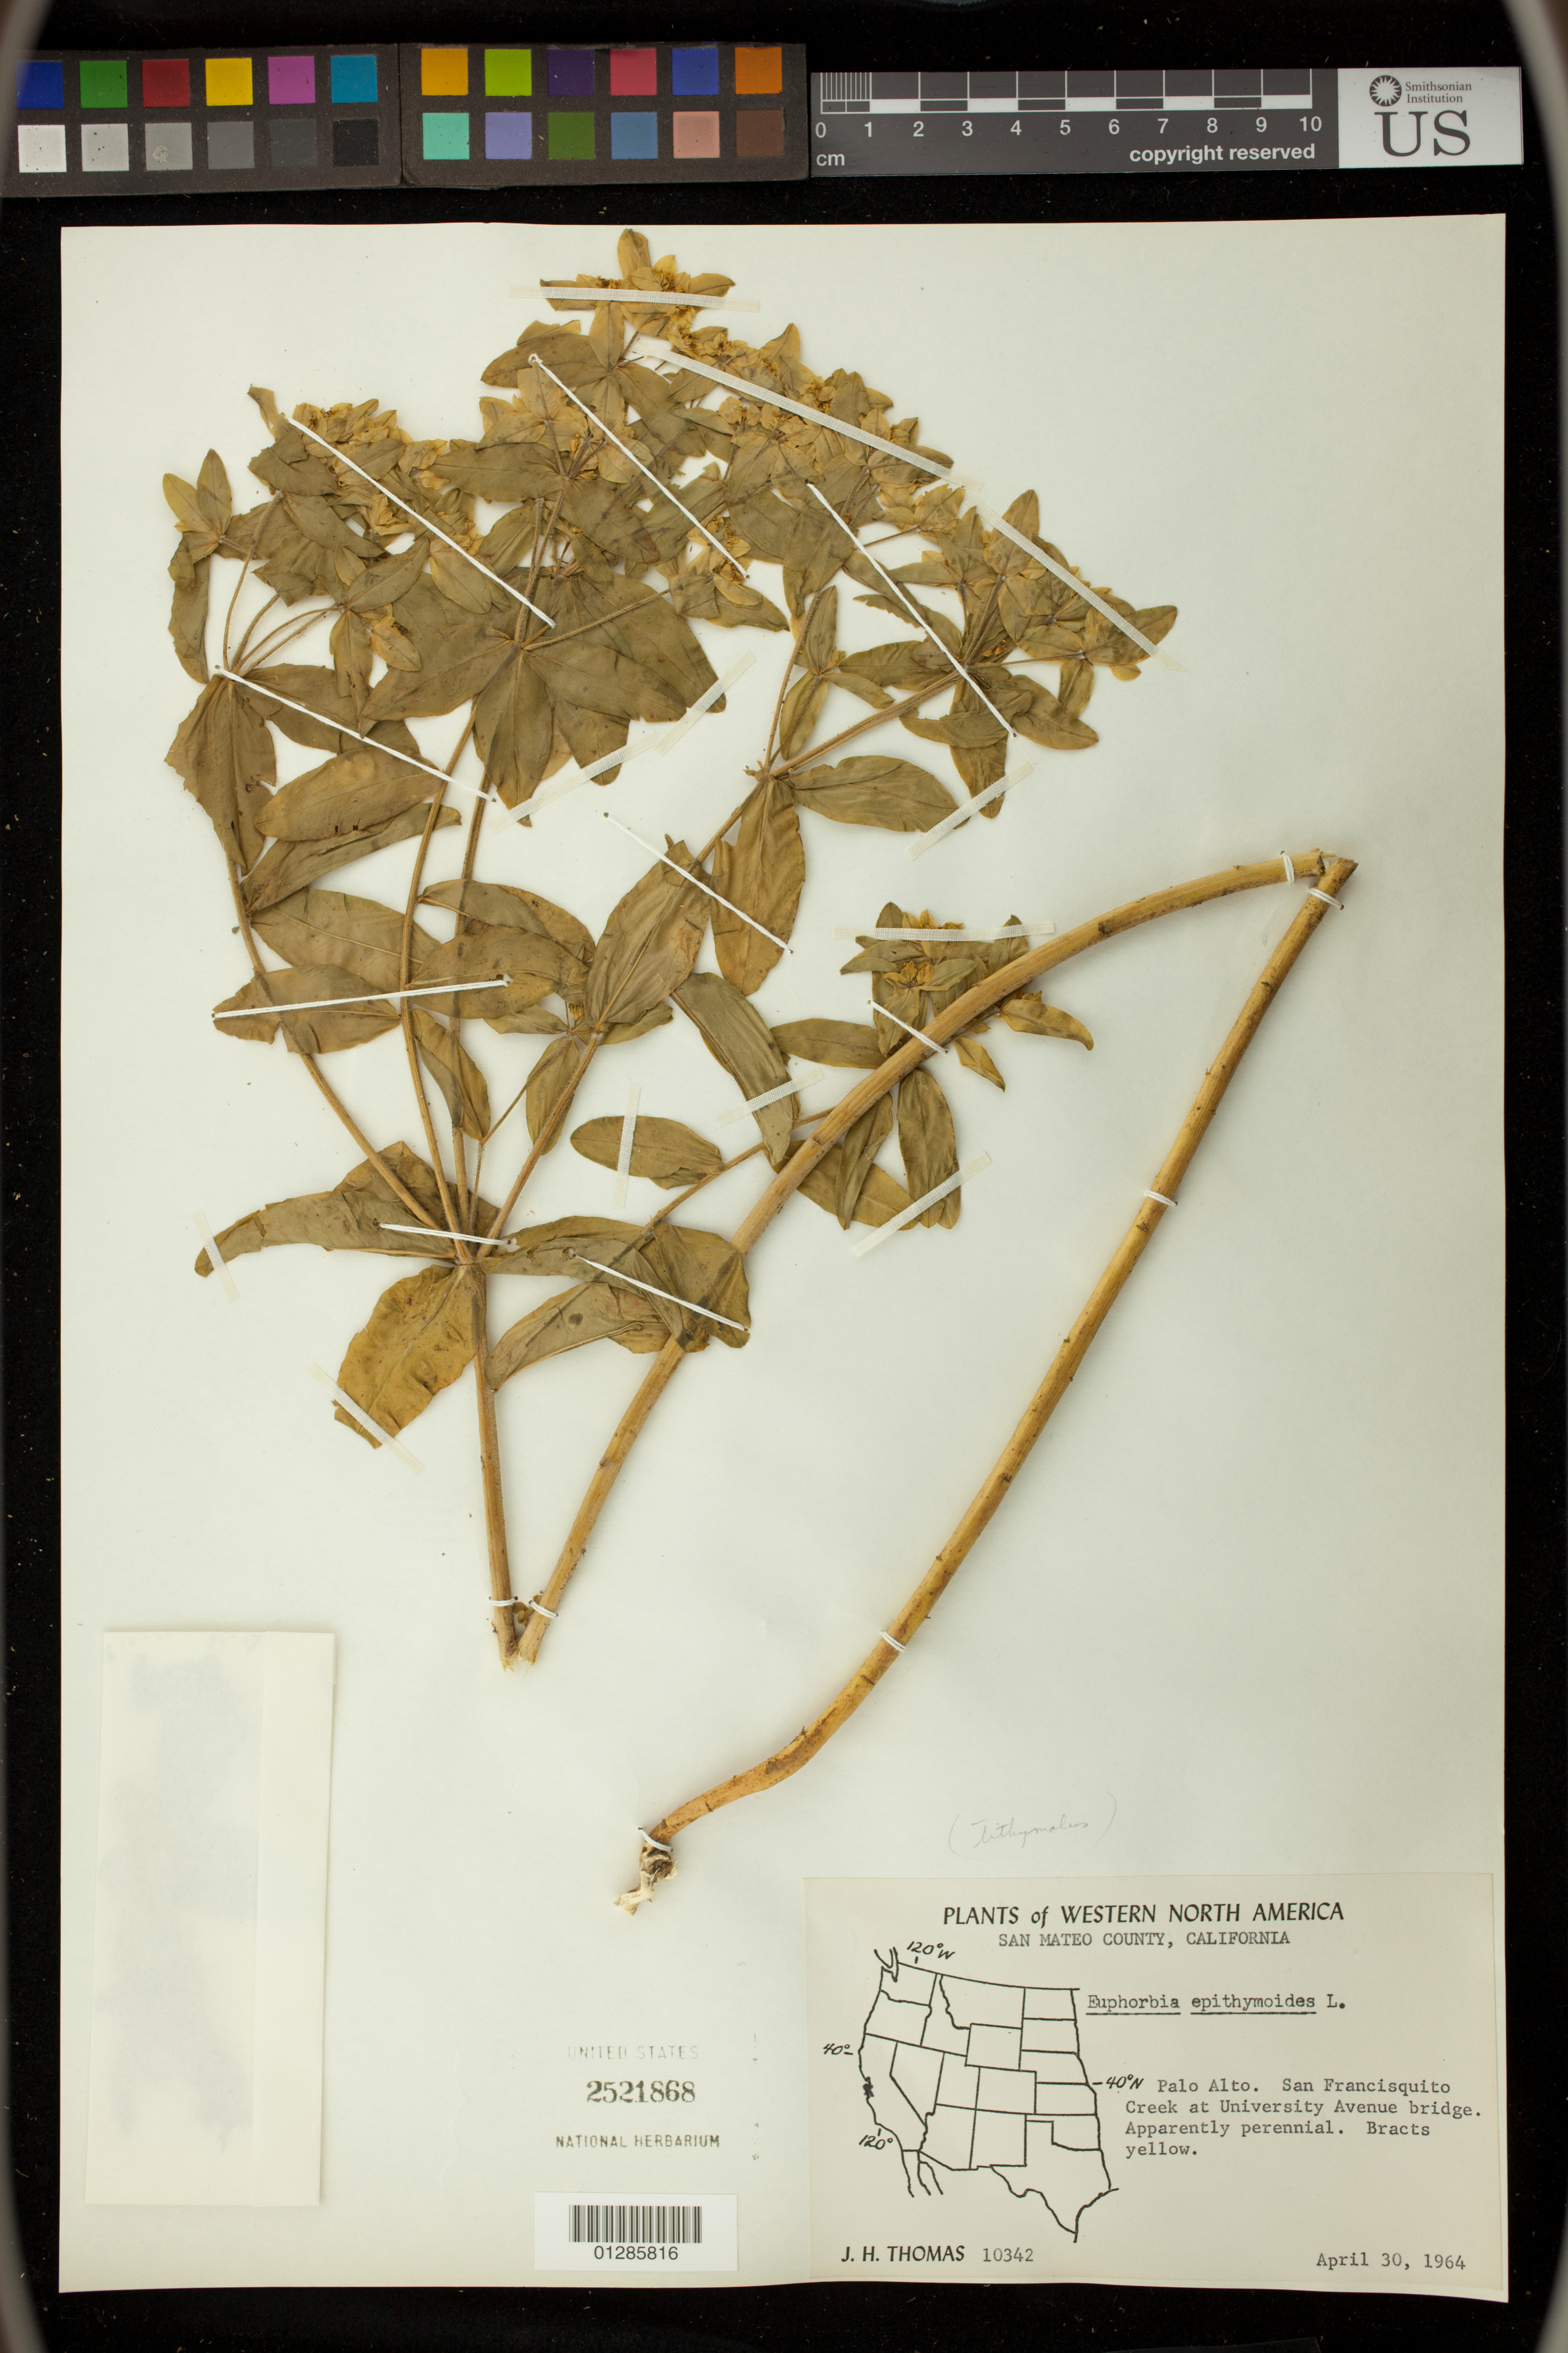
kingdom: Plantae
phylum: Tracheophyta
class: Magnoliopsida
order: Malpighiales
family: Euphorbiaceae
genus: Euphorbia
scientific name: Euphorbia ephedromorpha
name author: Bartlett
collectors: J. H. Thomas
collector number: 10342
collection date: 1964-04-30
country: United States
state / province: California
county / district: San Mateo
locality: Palo Alto. San Francisquito Creek at University Avenue bridge.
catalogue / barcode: US 2521868